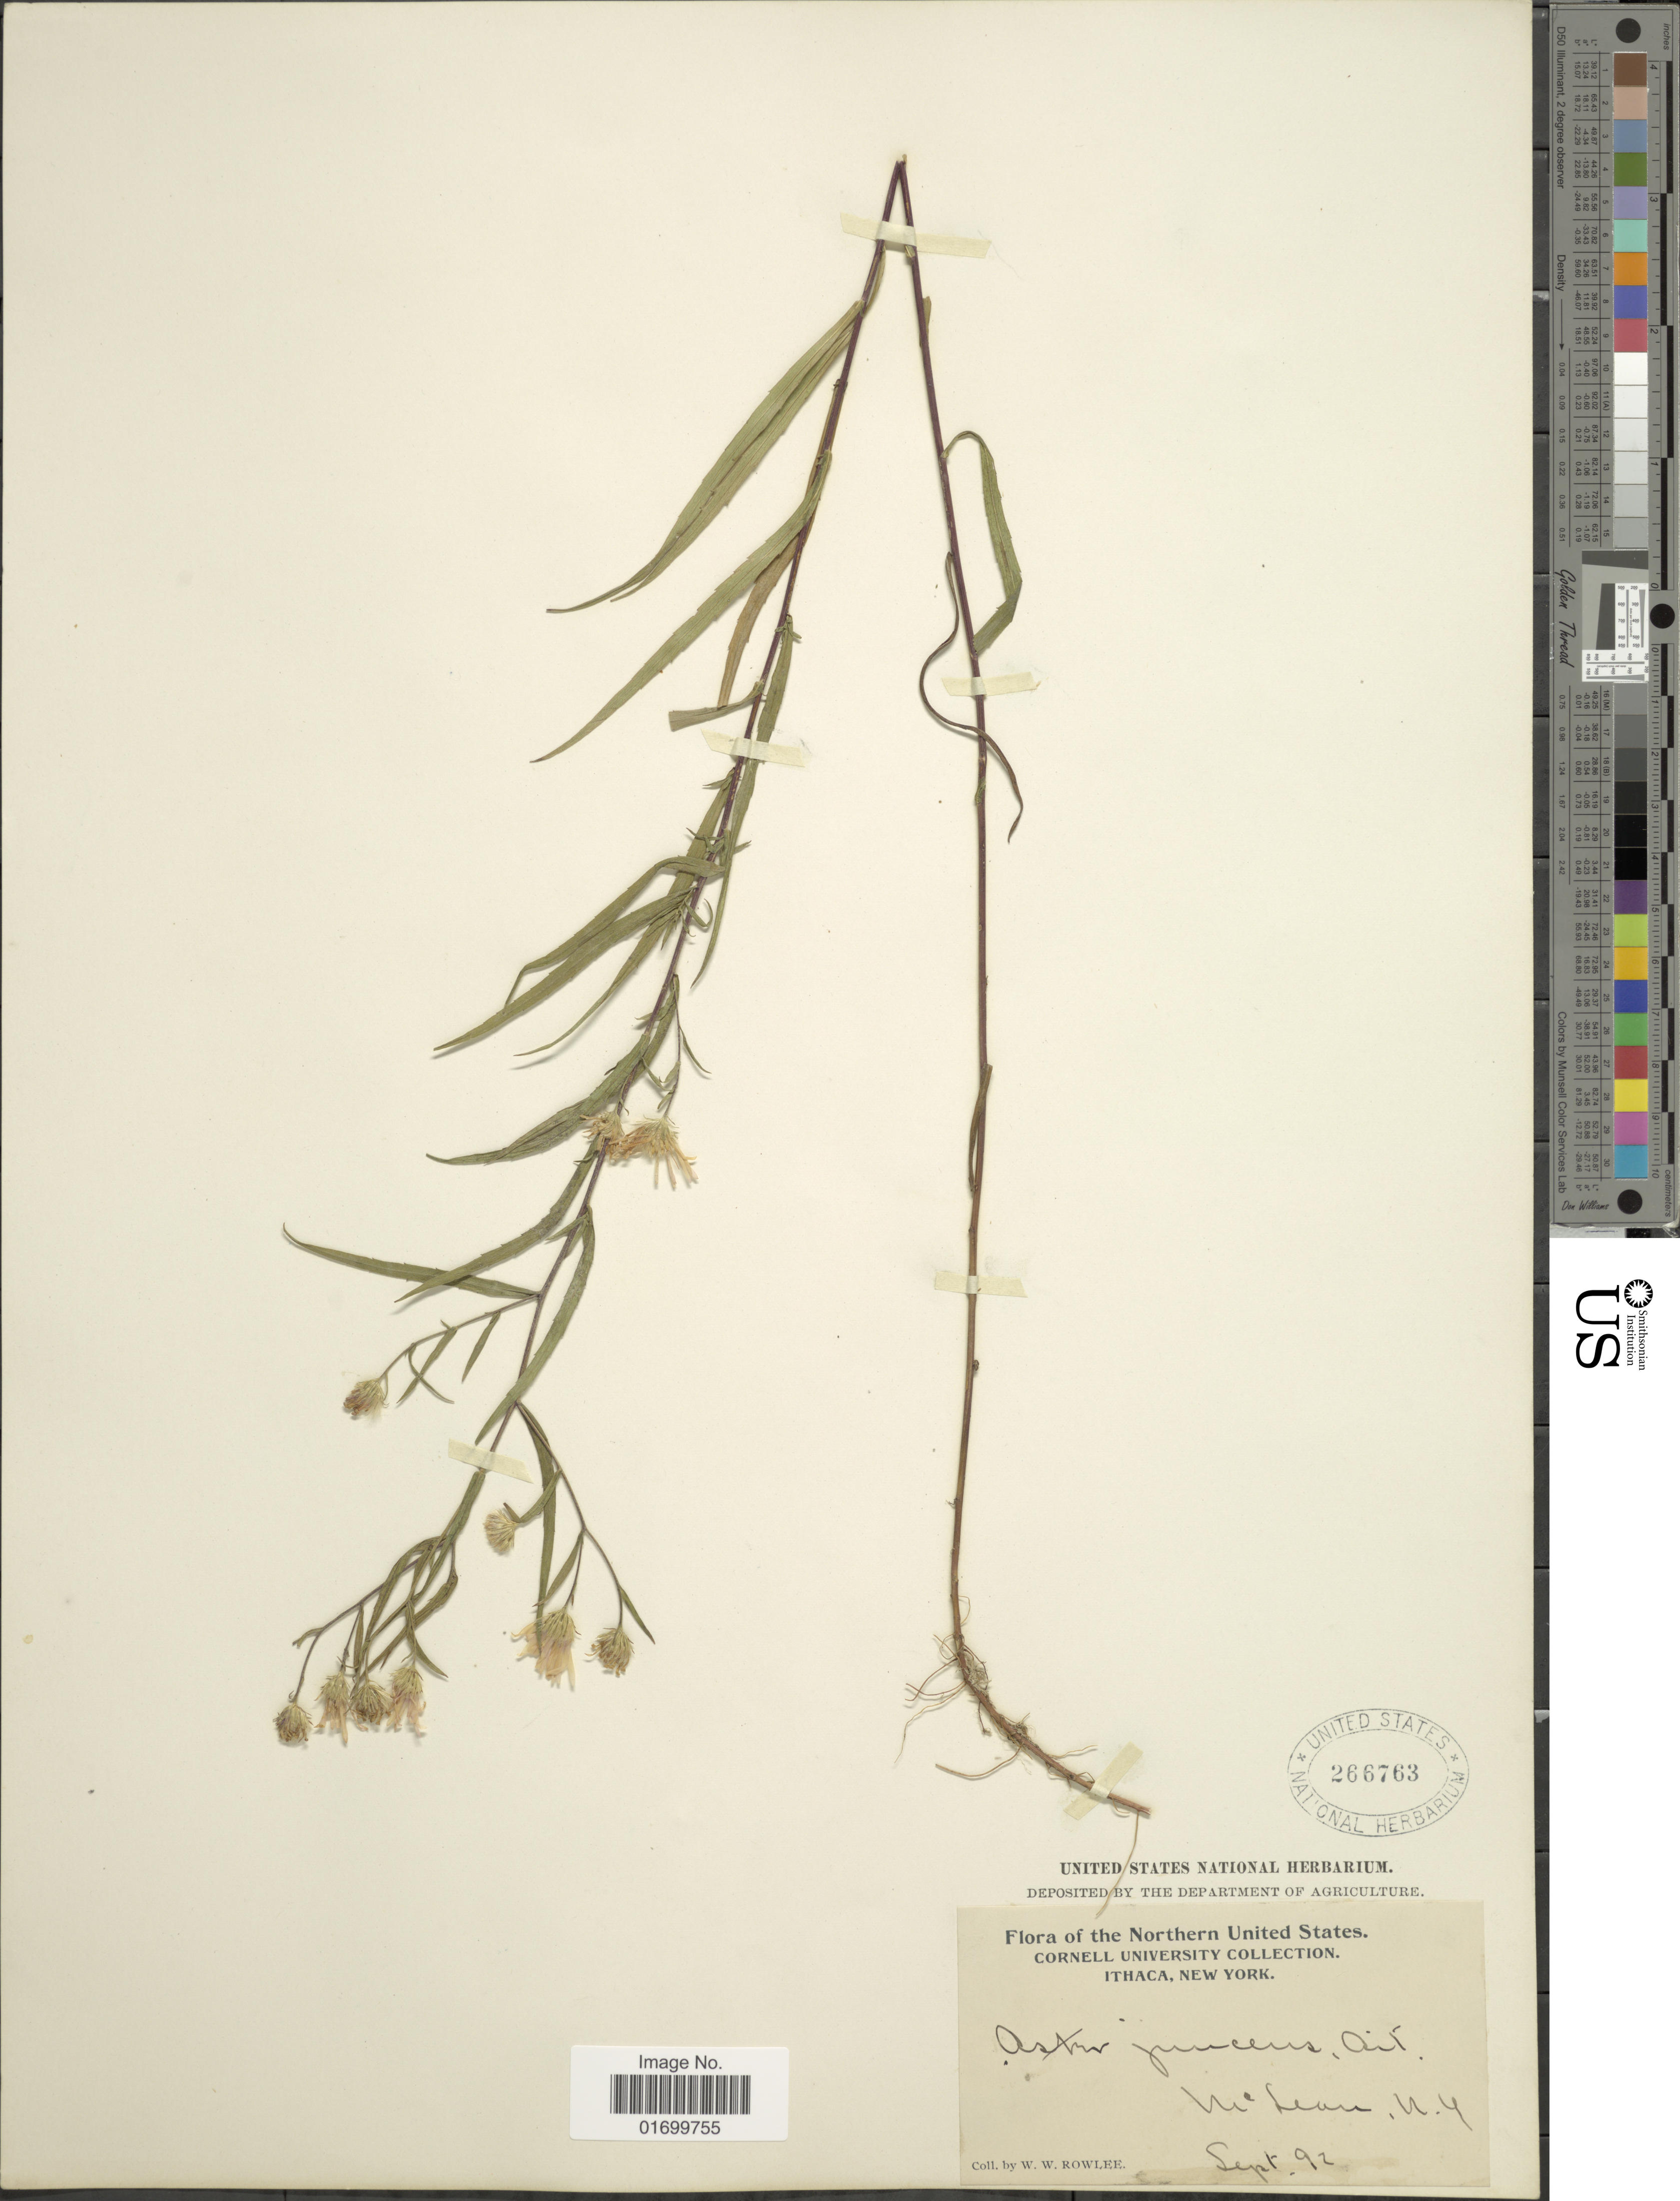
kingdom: Plantae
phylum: Tracheophyta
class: Magnoliopsida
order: Asterales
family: Asteraceae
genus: Symphyotrichum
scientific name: Symphyotrichum boreale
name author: (Torr. & A. Gray) Á. Löve & D. Löve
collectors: W. W. Rowlee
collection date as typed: Transcribed d/m/y: /9/92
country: United States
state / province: New York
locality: McLean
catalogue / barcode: US 266763